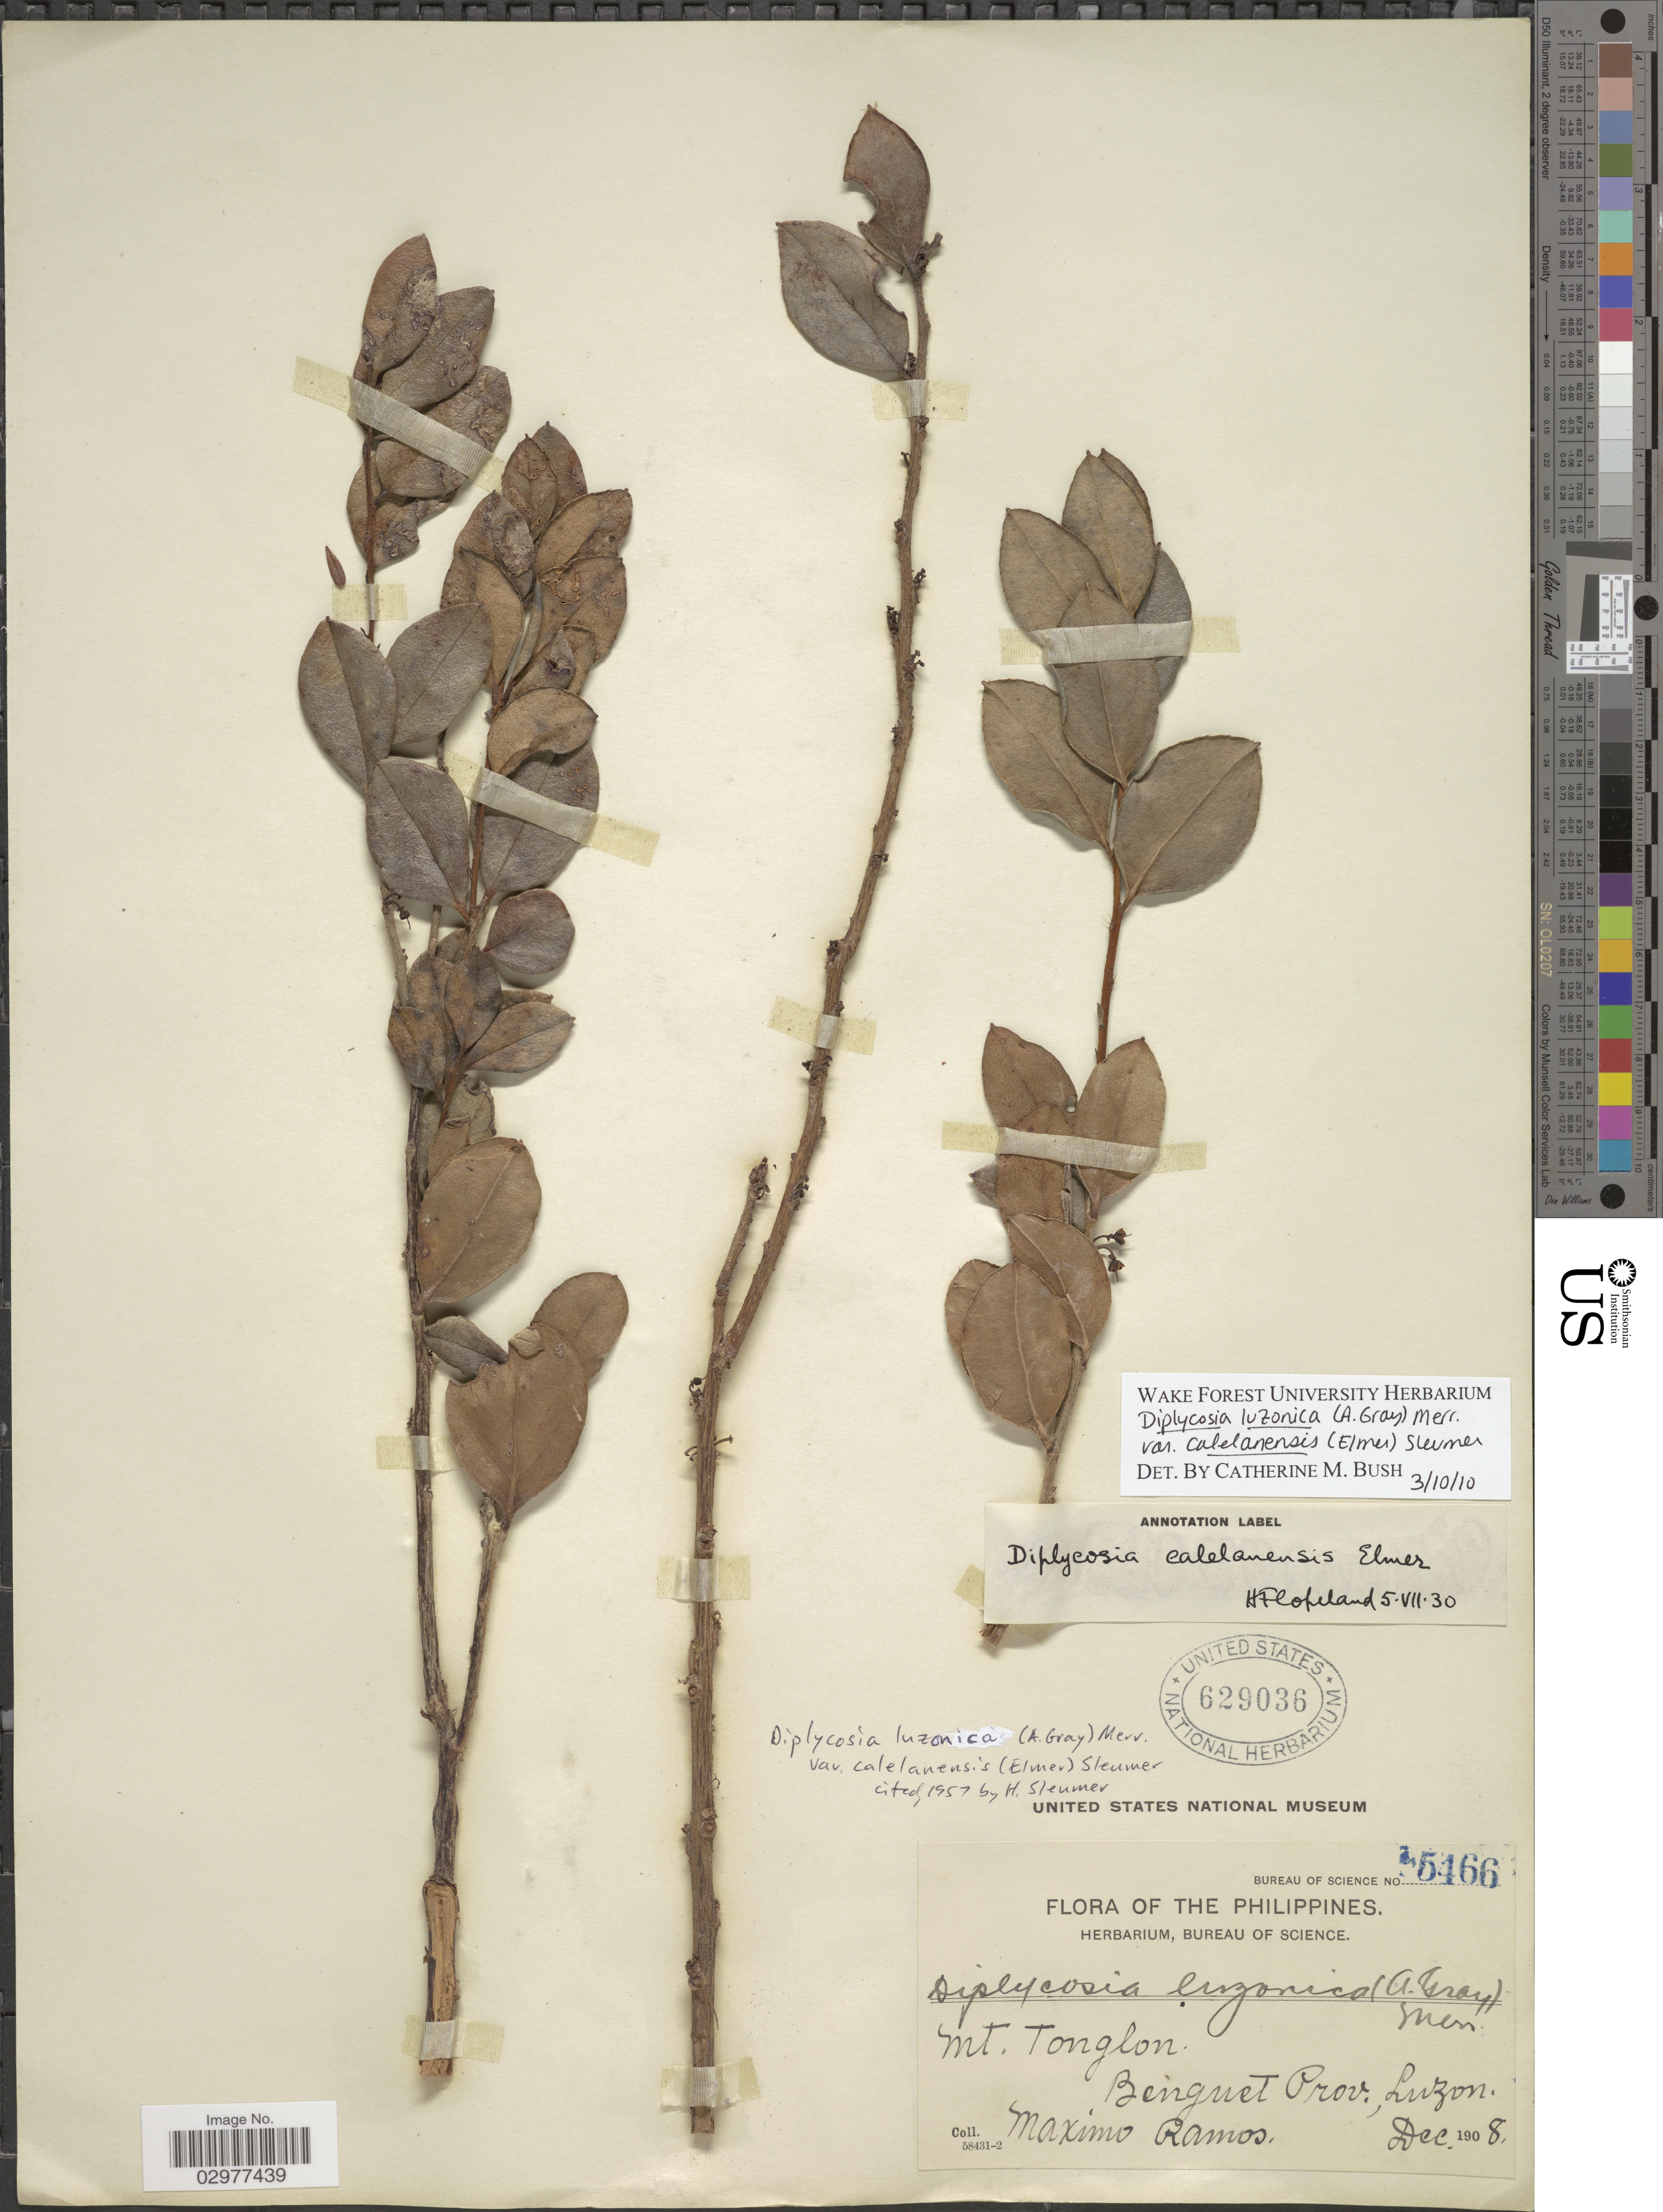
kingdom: Plantae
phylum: Tracheophyta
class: Magnoliopsida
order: Ericales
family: Ericaceae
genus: Diplycosia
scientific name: Diplycosia luzonica var. calelanensis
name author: (Elmer) Sleumer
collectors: M. Ramos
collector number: Bureau of Science 5466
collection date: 1908-12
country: Philippines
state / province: Cordillera (Administrative Region)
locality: Mt. Tonglon, Benguet Prov., Luzon.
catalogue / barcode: US 629036